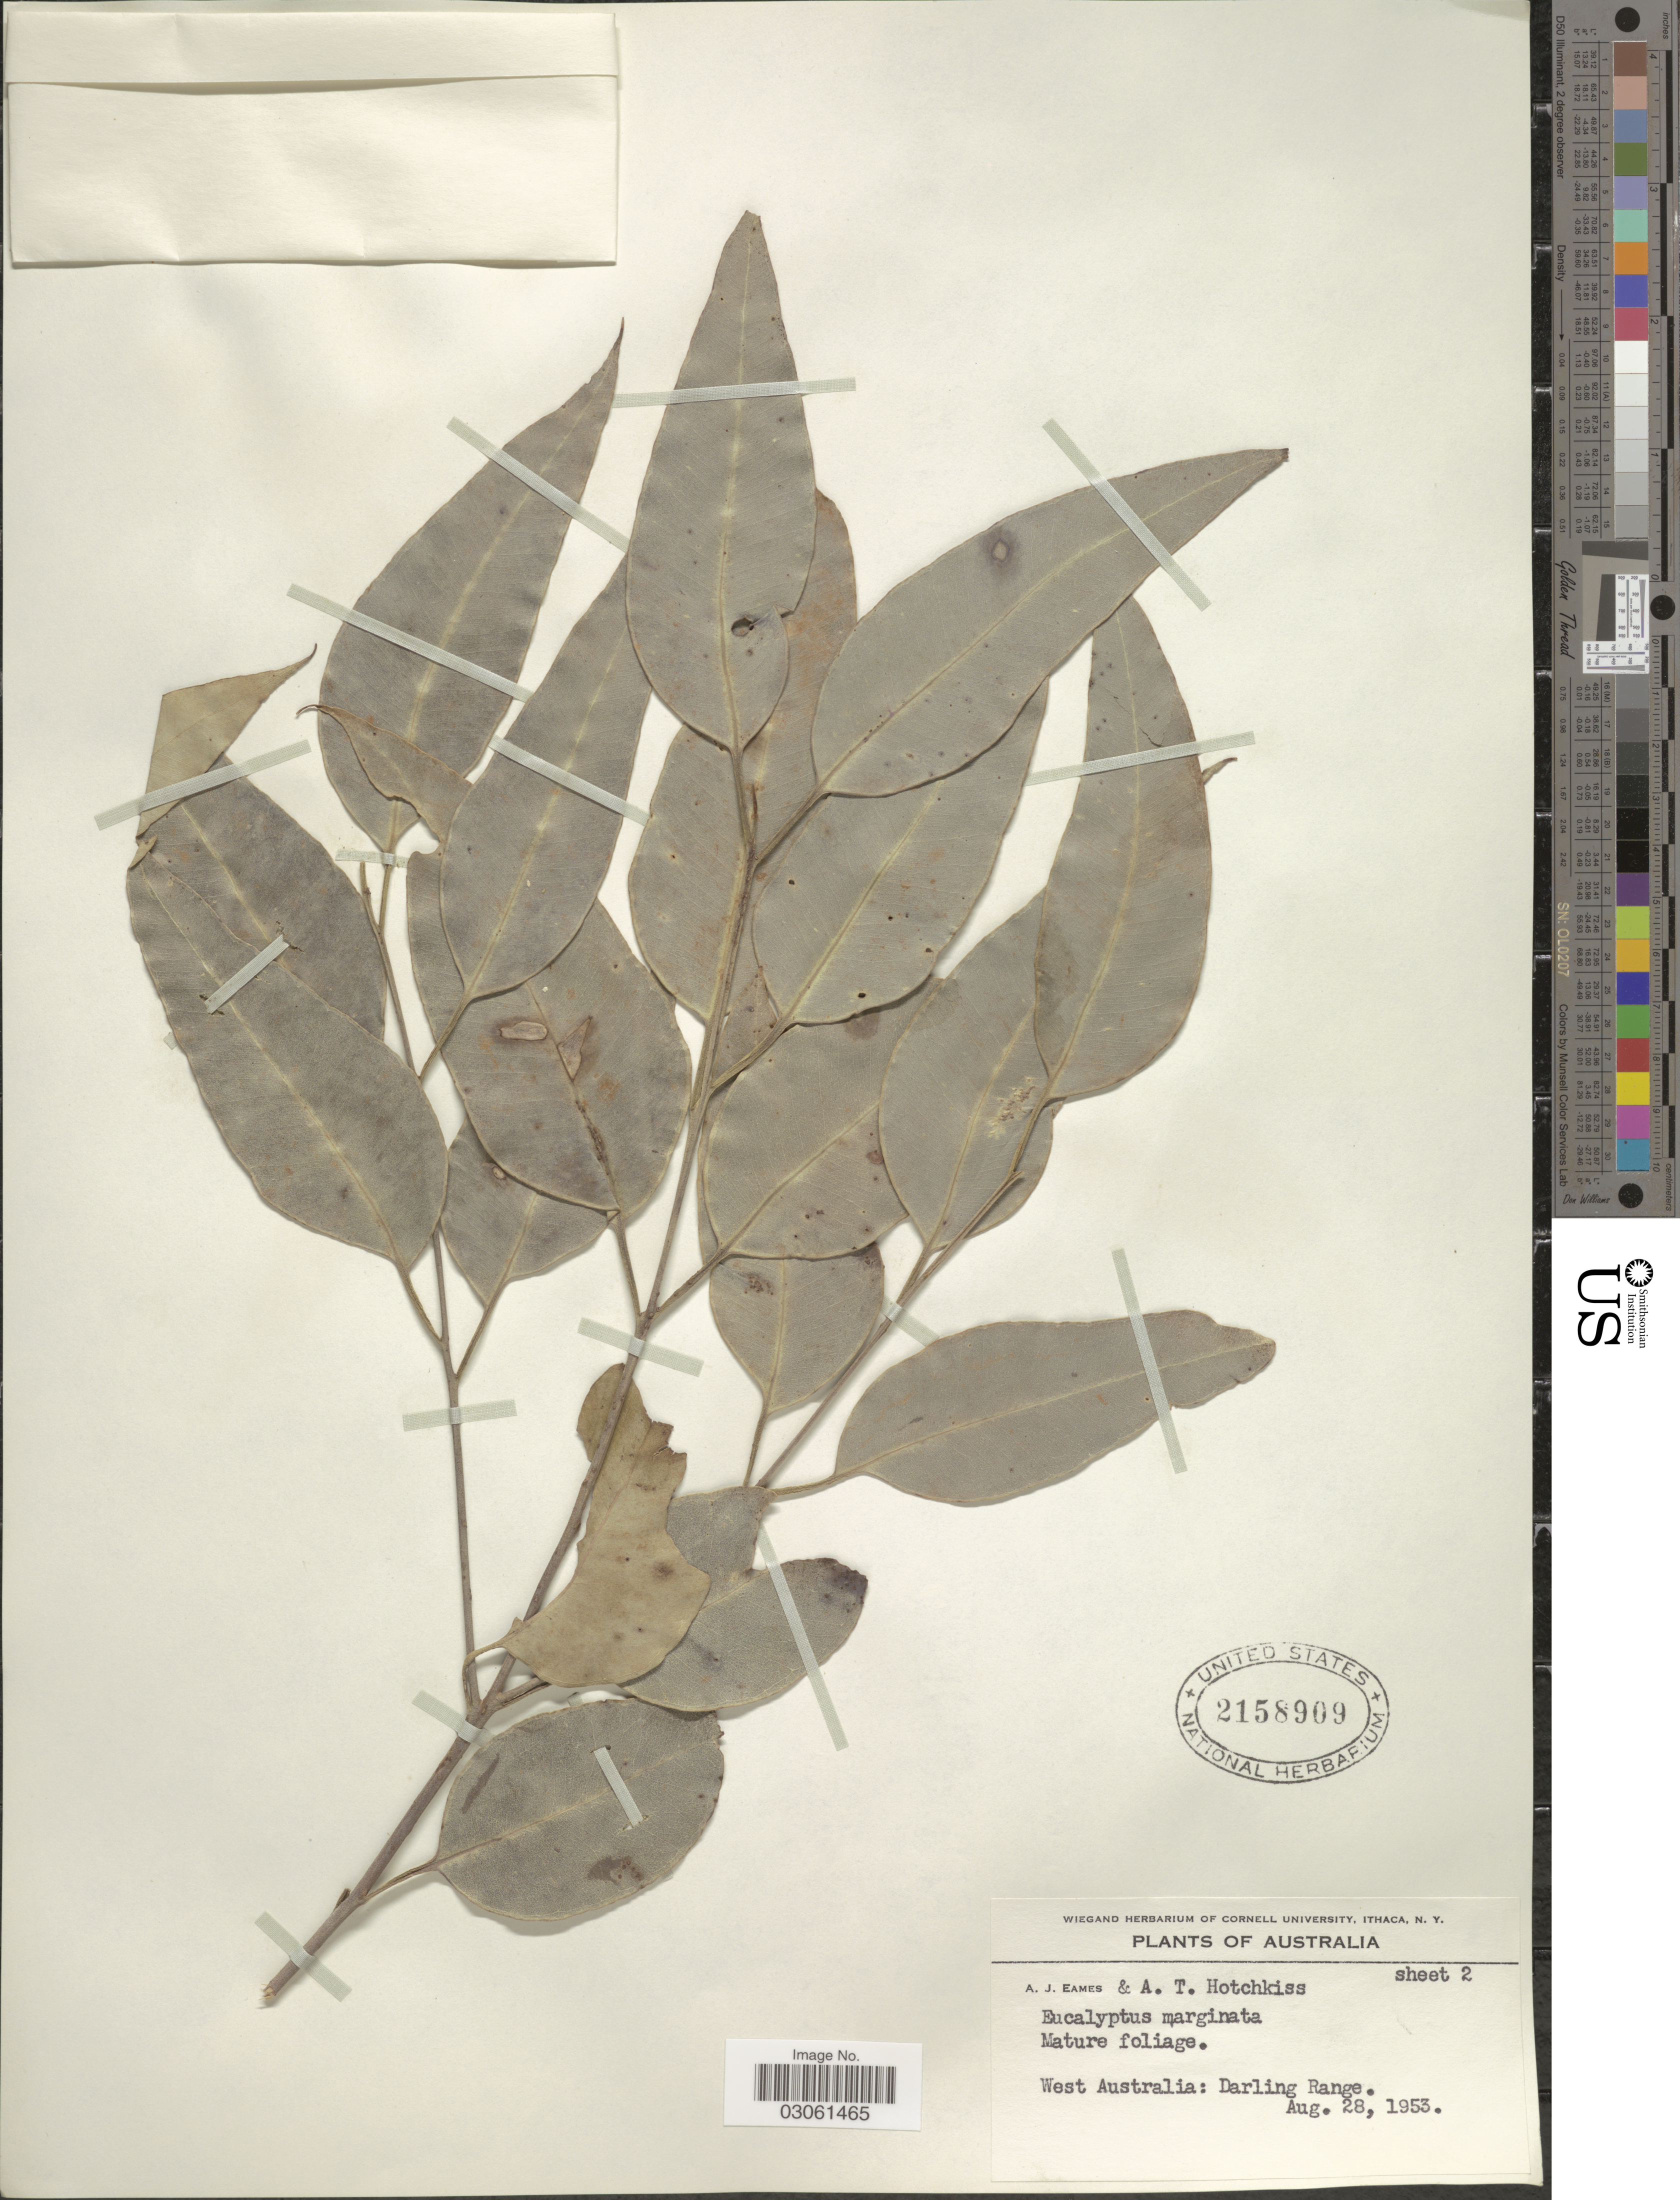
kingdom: Plantae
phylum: Tracheophyta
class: Magnoliopsida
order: Myrtales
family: Myrtaceae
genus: Eucalyptus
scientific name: Eucalyptus marginata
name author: Donn ex Sm.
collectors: A. J. Eames & A. Hotchkiss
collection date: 1953-08-28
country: Australia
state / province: Western Australia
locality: Darling Range.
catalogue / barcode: US 2158909